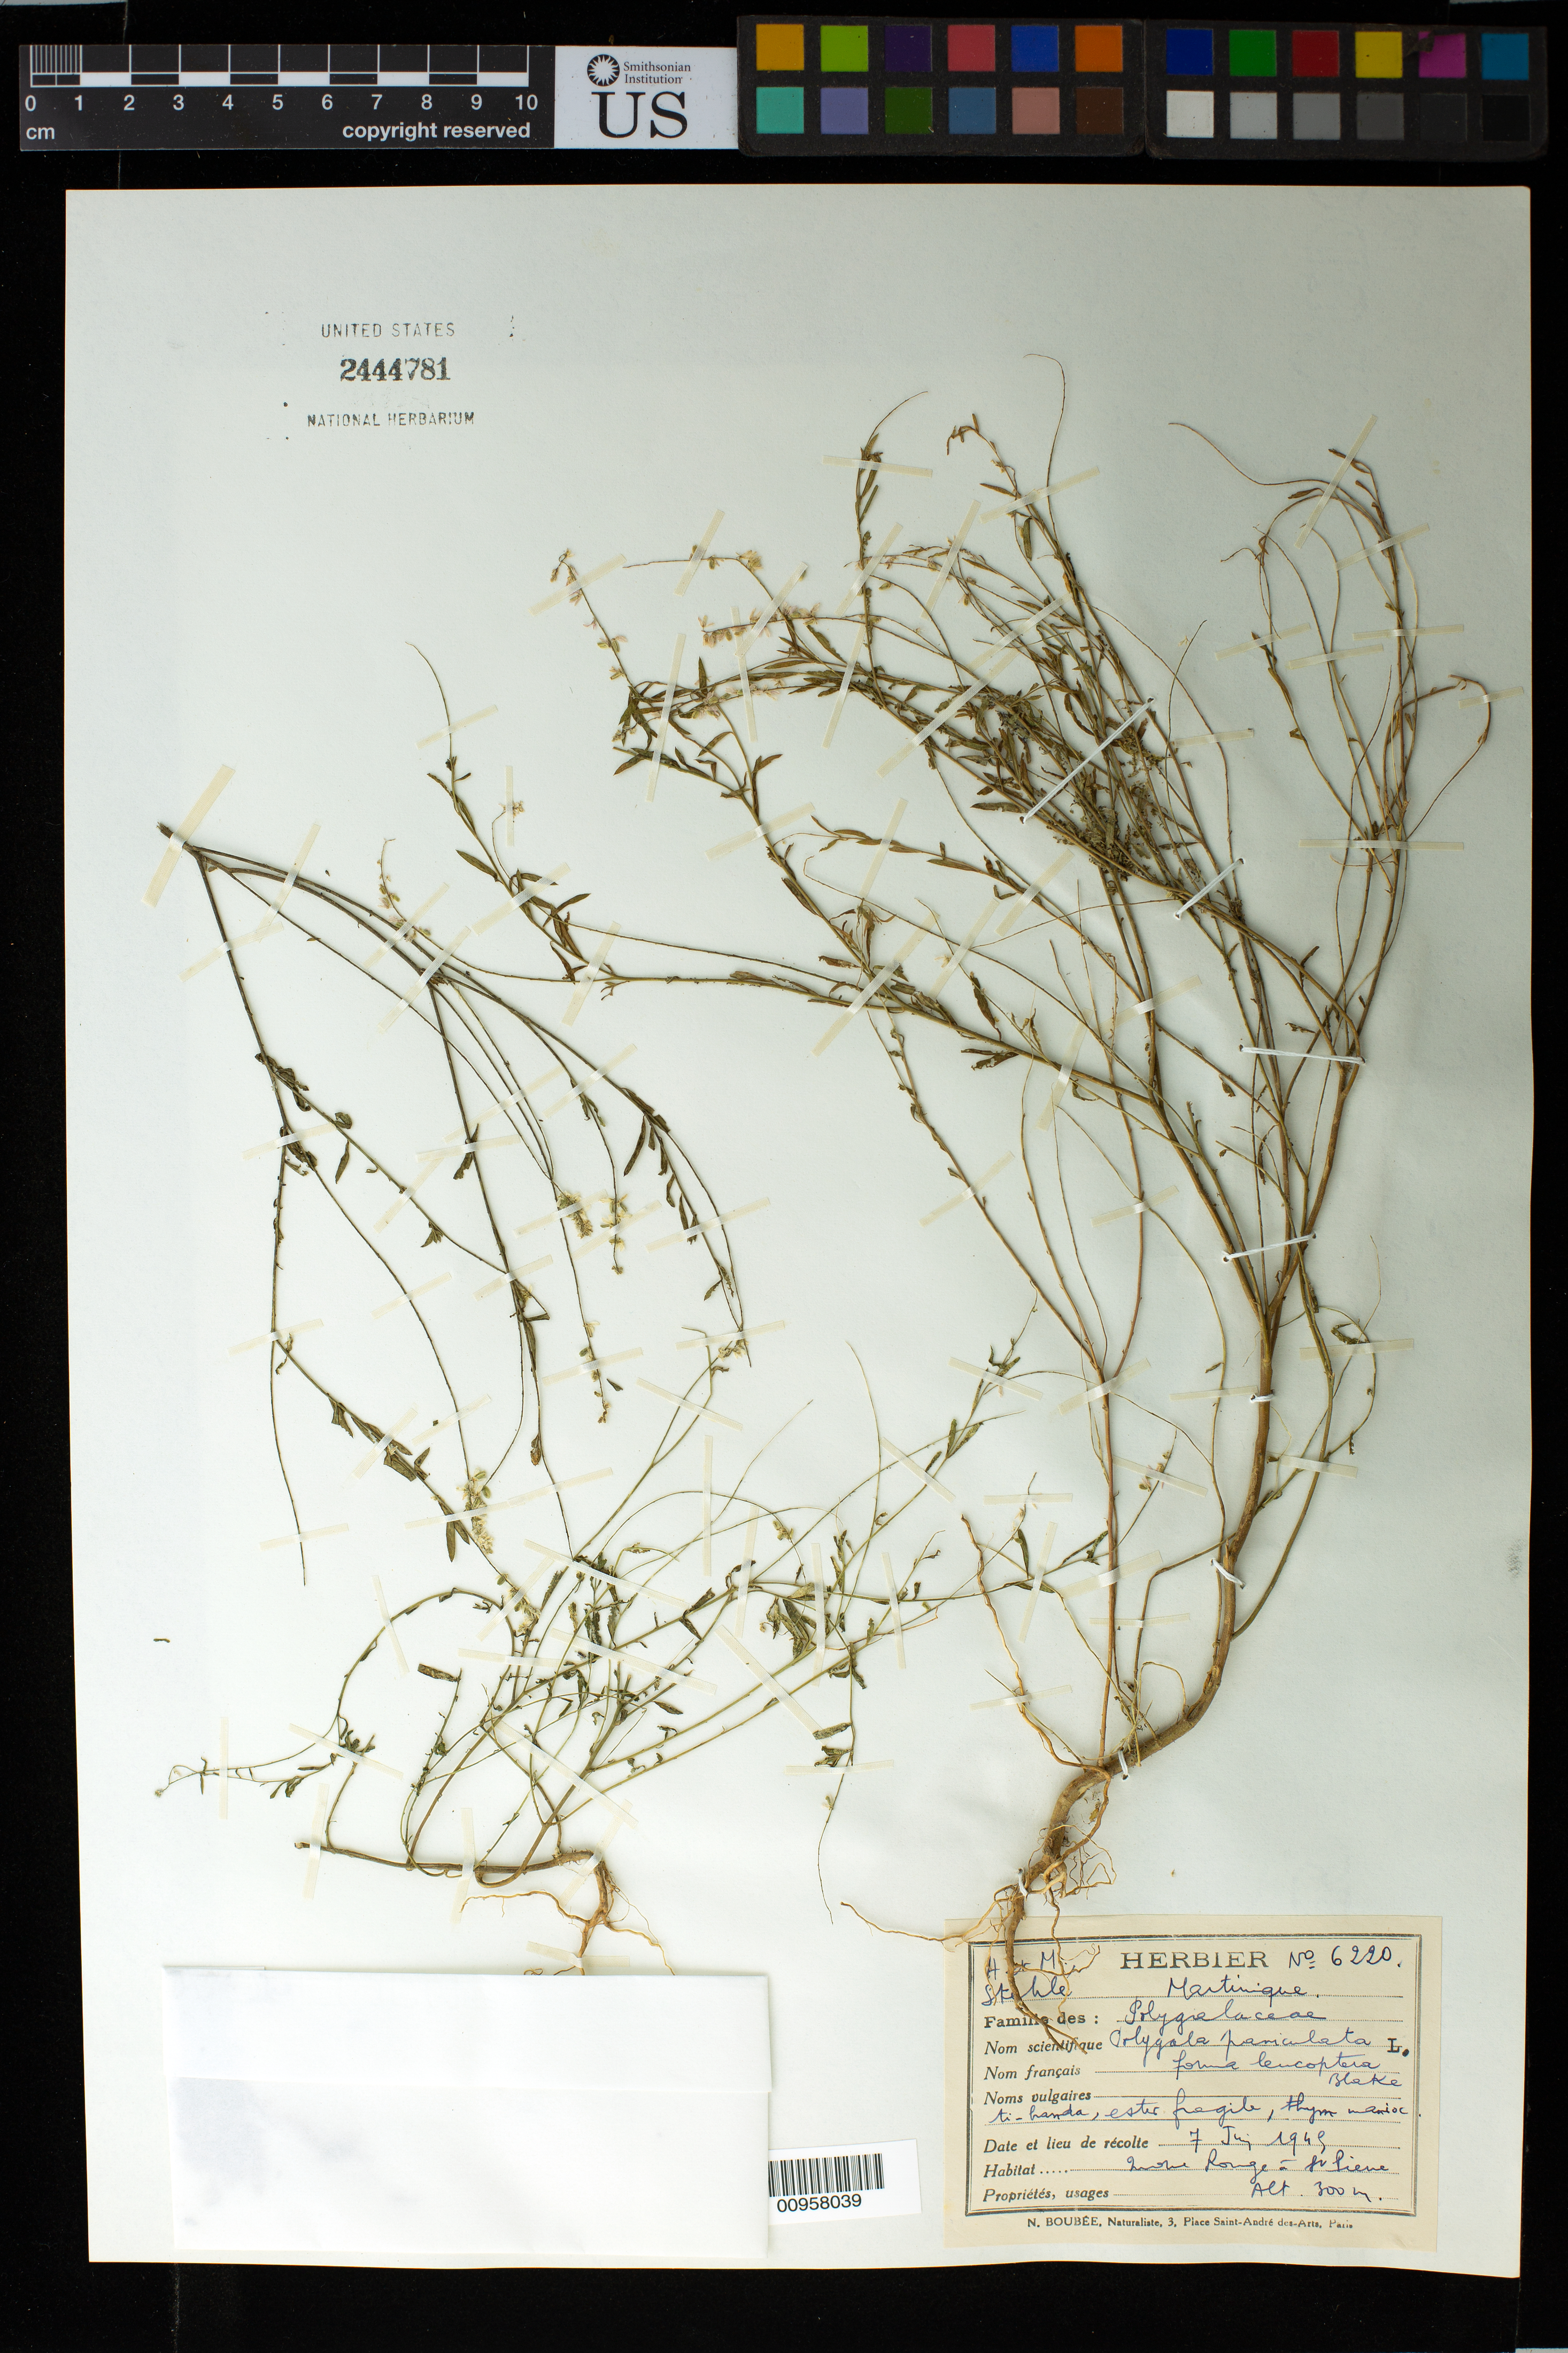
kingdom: Plantae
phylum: Tracheophyta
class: Magnoliopsida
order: Fabales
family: Polygalaceae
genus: Polygala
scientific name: Polygala paniculata f. leucoptera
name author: S.F. Blake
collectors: H. Stehlé & M. Stehlé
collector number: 6220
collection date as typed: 07 Jun 1949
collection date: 1949-06-07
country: Martinique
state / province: Saint-Pierre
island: Martinique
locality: Morne Rouge à St. Pierre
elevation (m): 300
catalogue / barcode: US 2444781